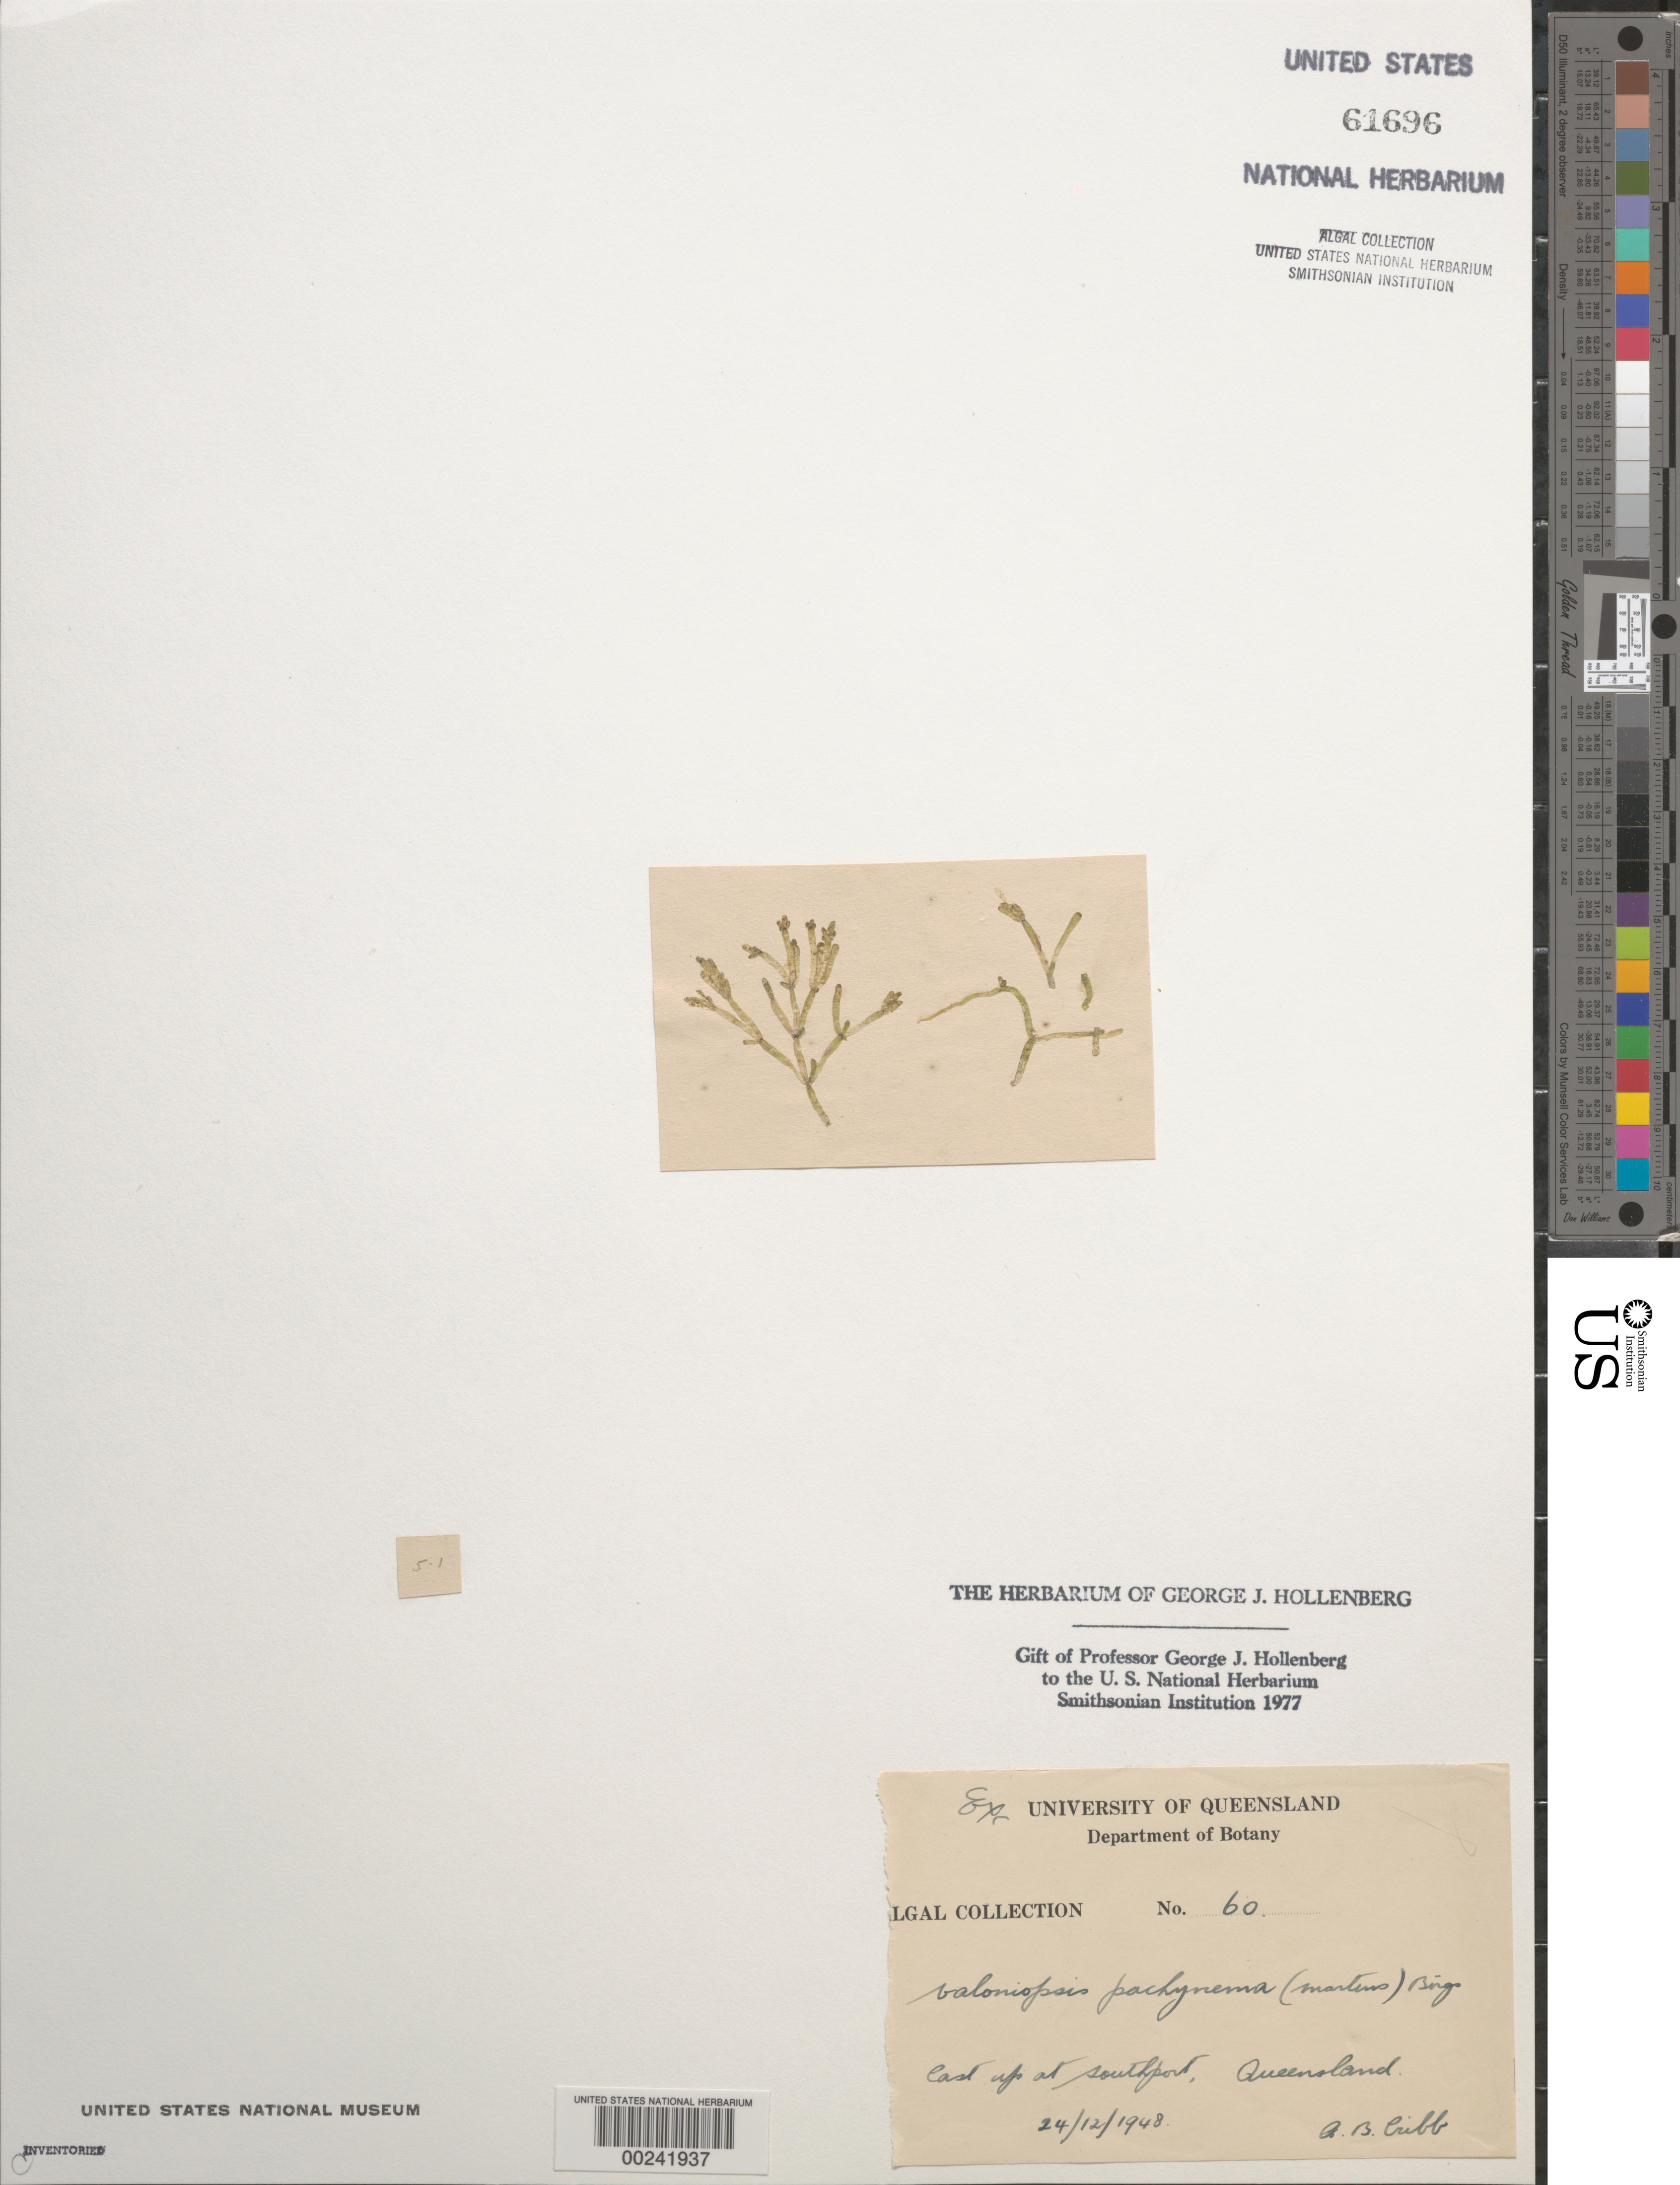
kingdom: Plantae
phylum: Chlorophyta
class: Ulvophyceae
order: Siphonocladales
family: Valoniaceae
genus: Valoniopsis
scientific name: Valoniopsis pachynema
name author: (G. Martens) Børgesen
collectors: A. Cribb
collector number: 60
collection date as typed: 24 Dec 1948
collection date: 1948-12-24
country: Australia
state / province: Queensland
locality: Southport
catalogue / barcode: US 61696